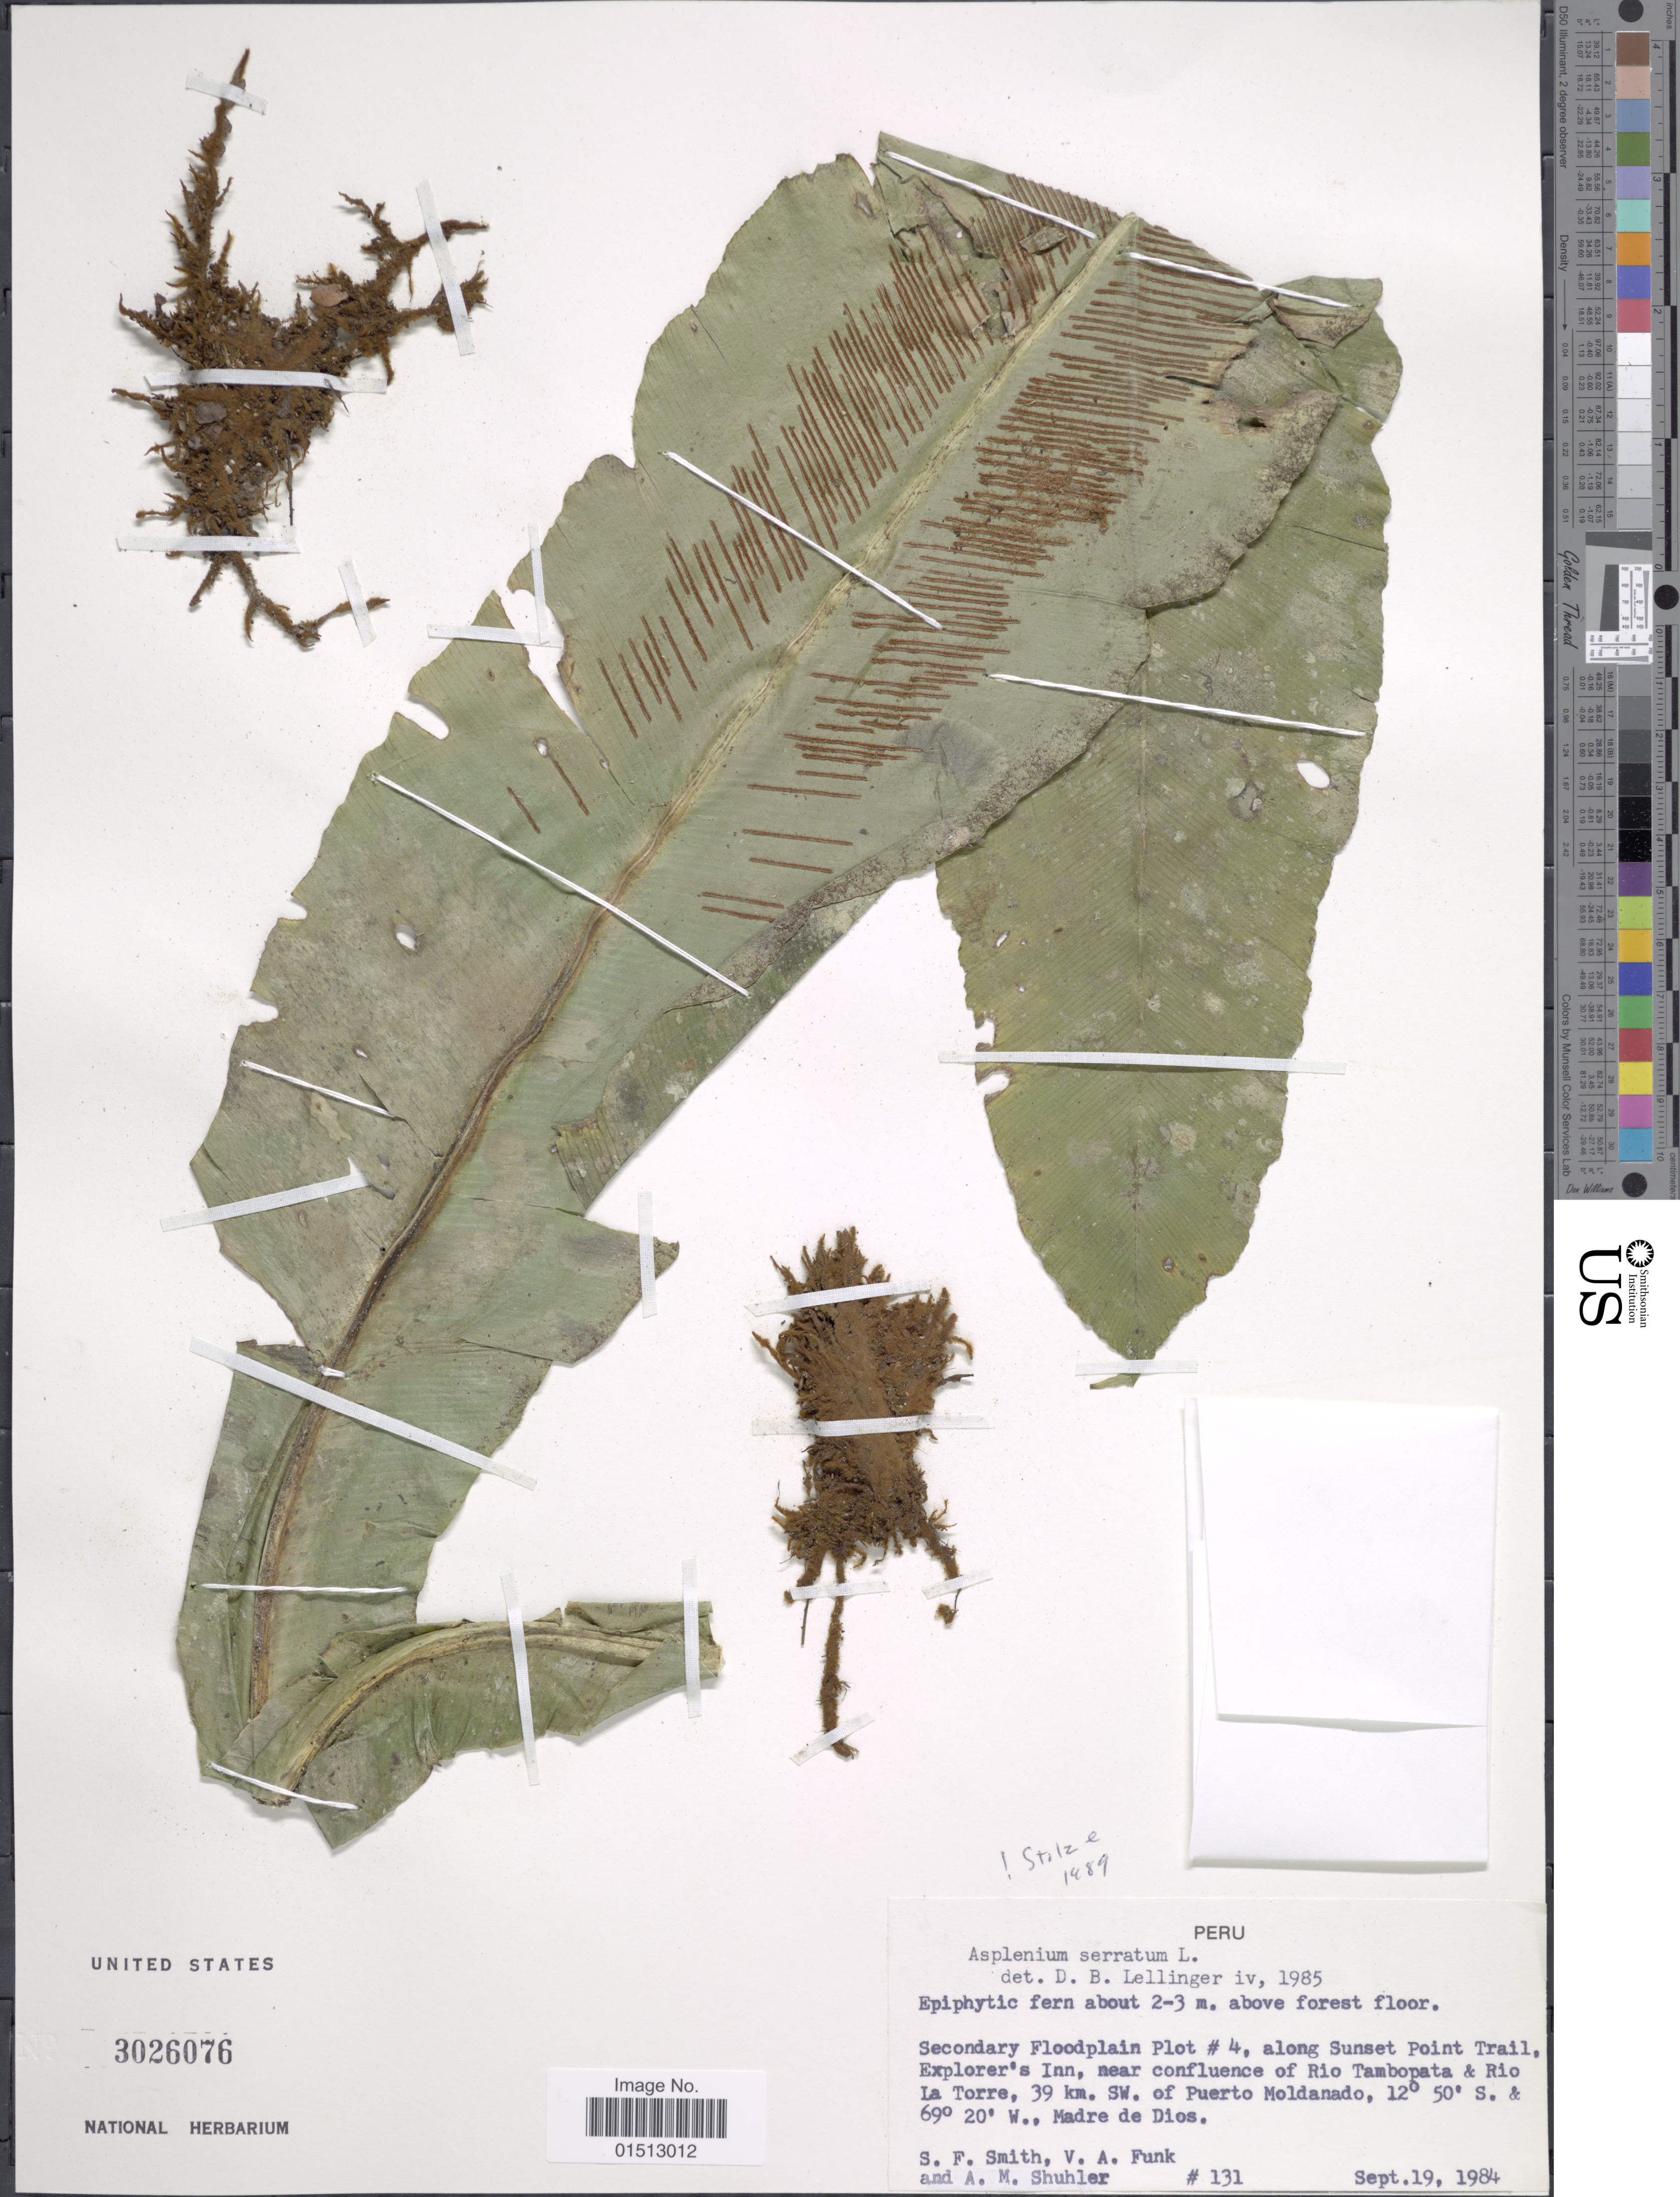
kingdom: Plantae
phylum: Tracheophyta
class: Polypodiopsida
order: Polypodiales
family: Aspleniaceae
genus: Asplenium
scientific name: Asplenium serratum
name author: L.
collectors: S.F. Smith, V. Funk & A. Shuhler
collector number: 131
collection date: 1984-09-19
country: Peru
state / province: Madre de Dios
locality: Peru. Secondary Floodplain Plot #4, along Sunset Point Trail. Explorer's Inn, near confluence of Rio Tambopata & Rio La Torre. 39 km. SW. of Puerto Moldanado, Madre de Dios.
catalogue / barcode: US 3026076